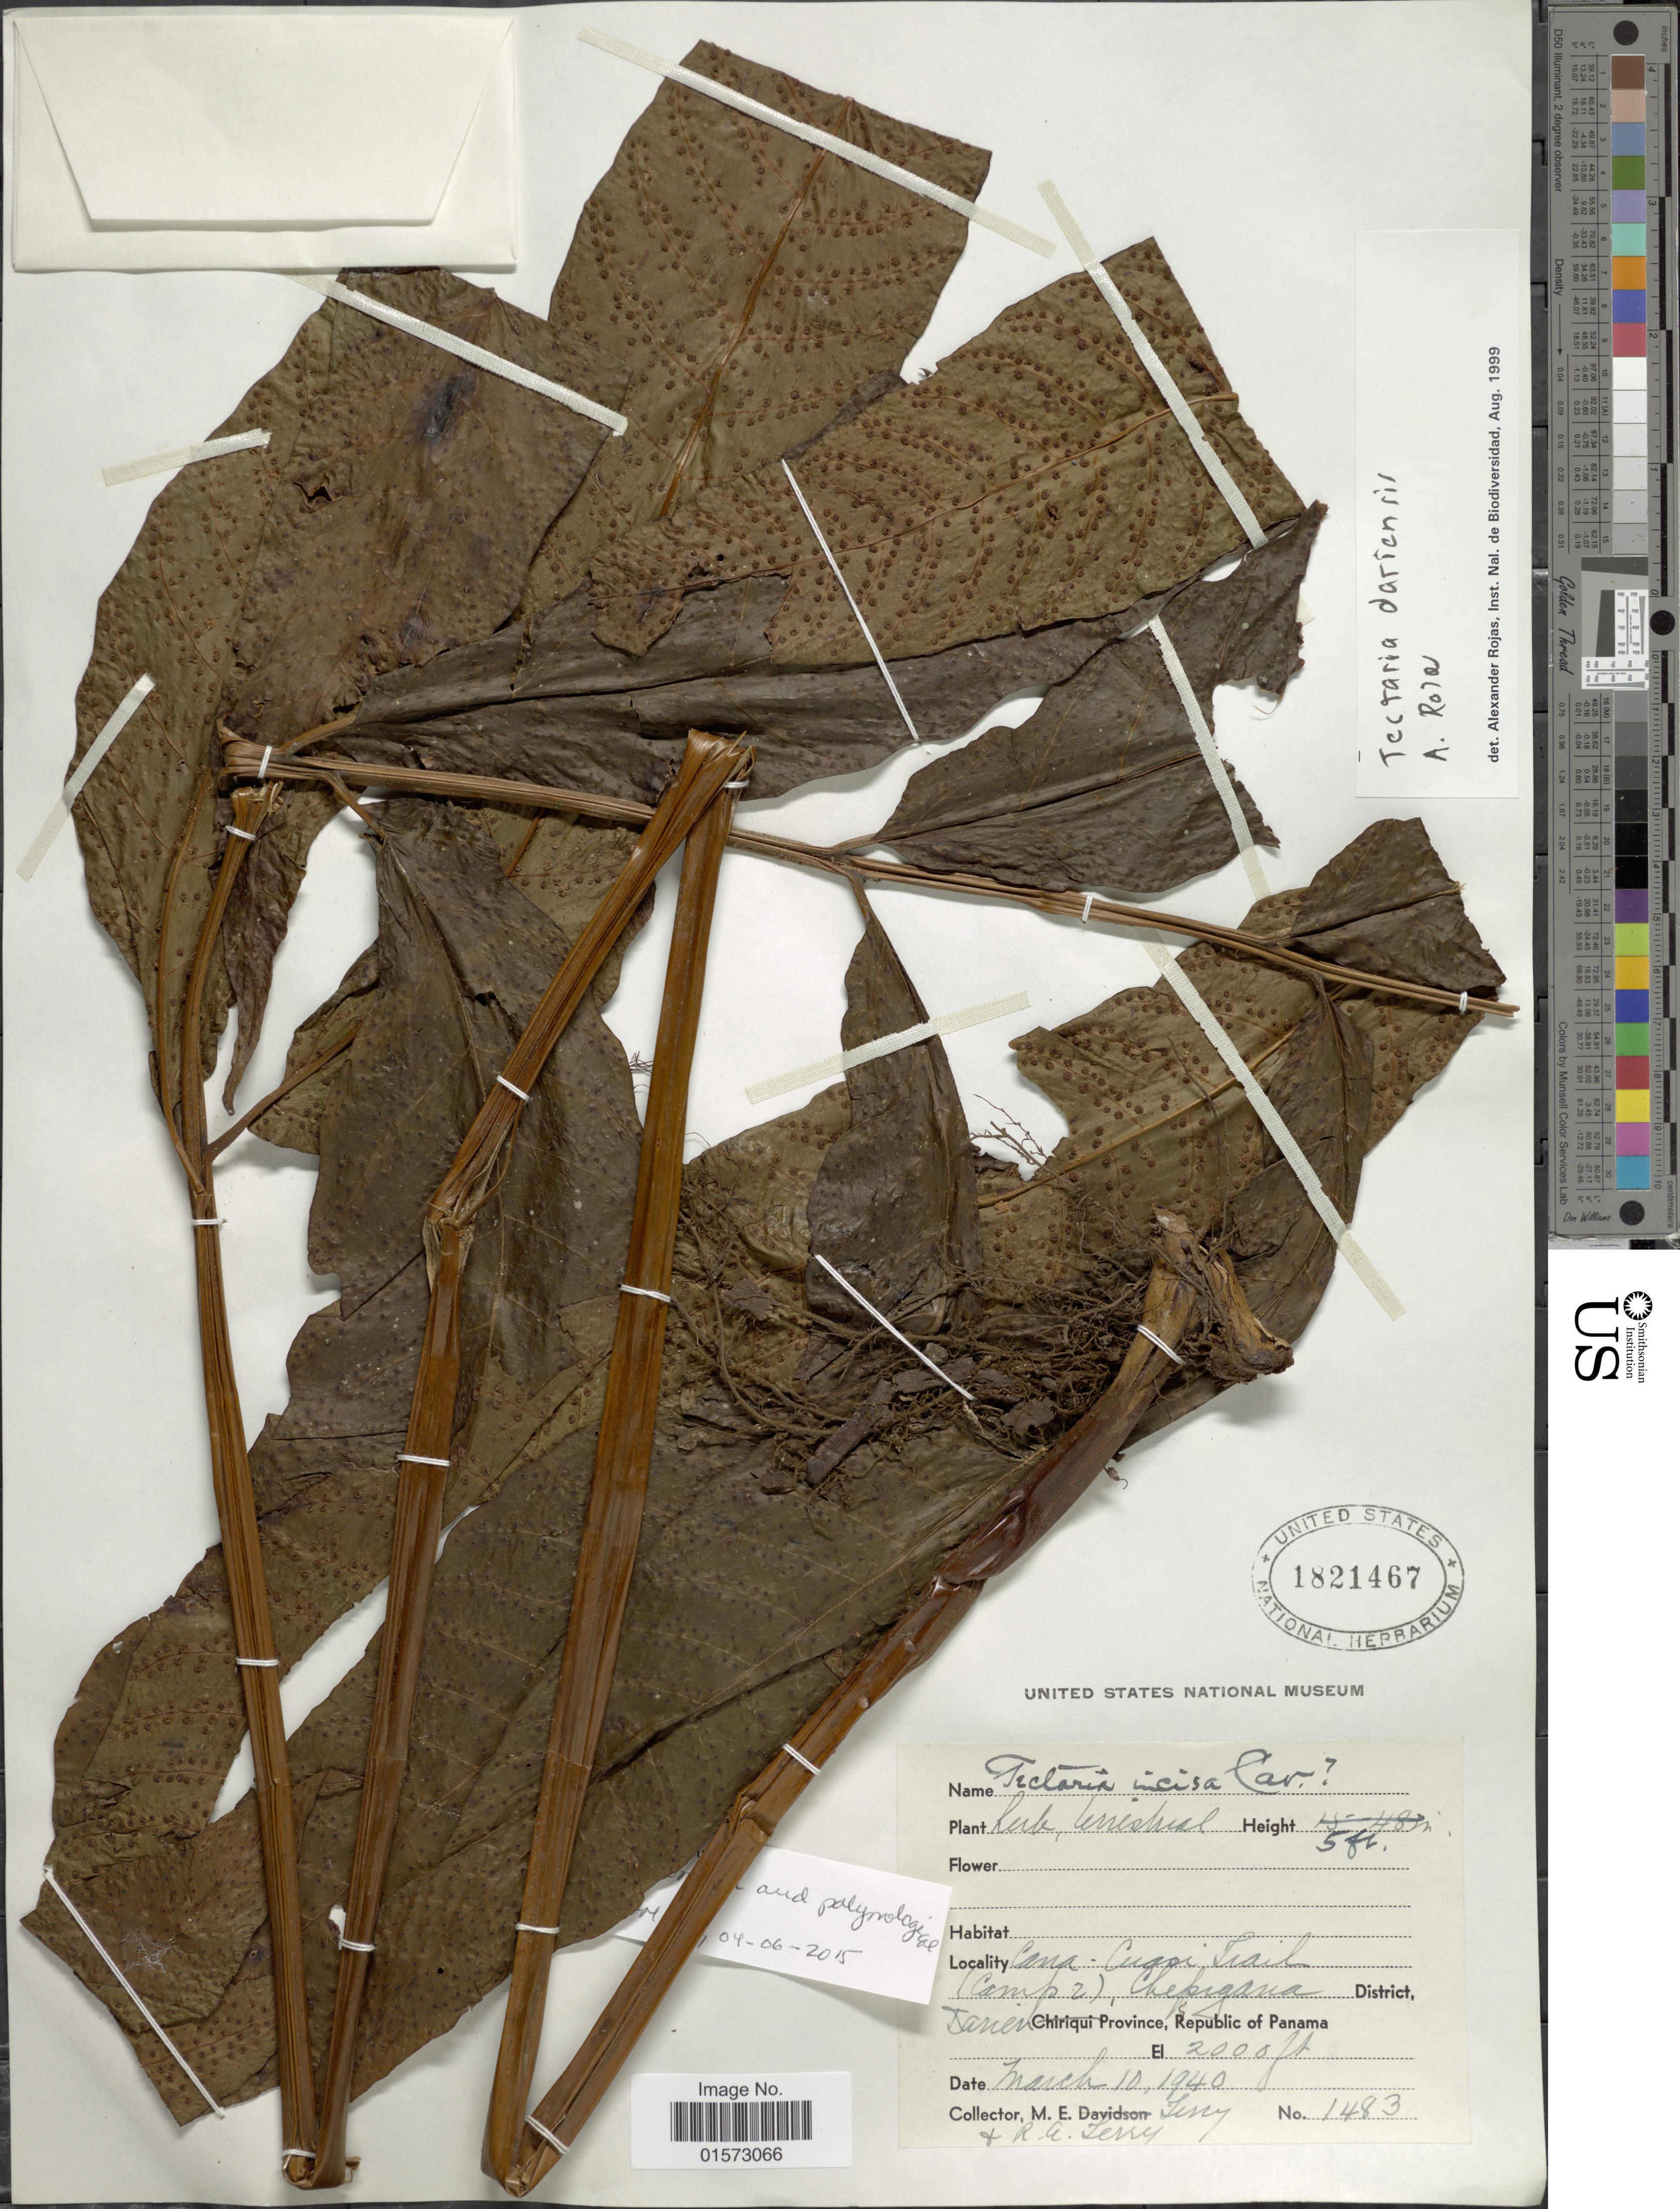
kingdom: Plantae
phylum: Tracheophyta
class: Polypodiopsida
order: Polypodiales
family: Tectariaceae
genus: Tectaria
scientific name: Tectaria darienensis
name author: A. Rojas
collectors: M. Terry & R. Terry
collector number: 1483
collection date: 1940-03-10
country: Panama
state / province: Darién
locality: Cana - Cuasi Trail (Camp 2), Chepigana District, Darien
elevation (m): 610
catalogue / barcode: US 1821467